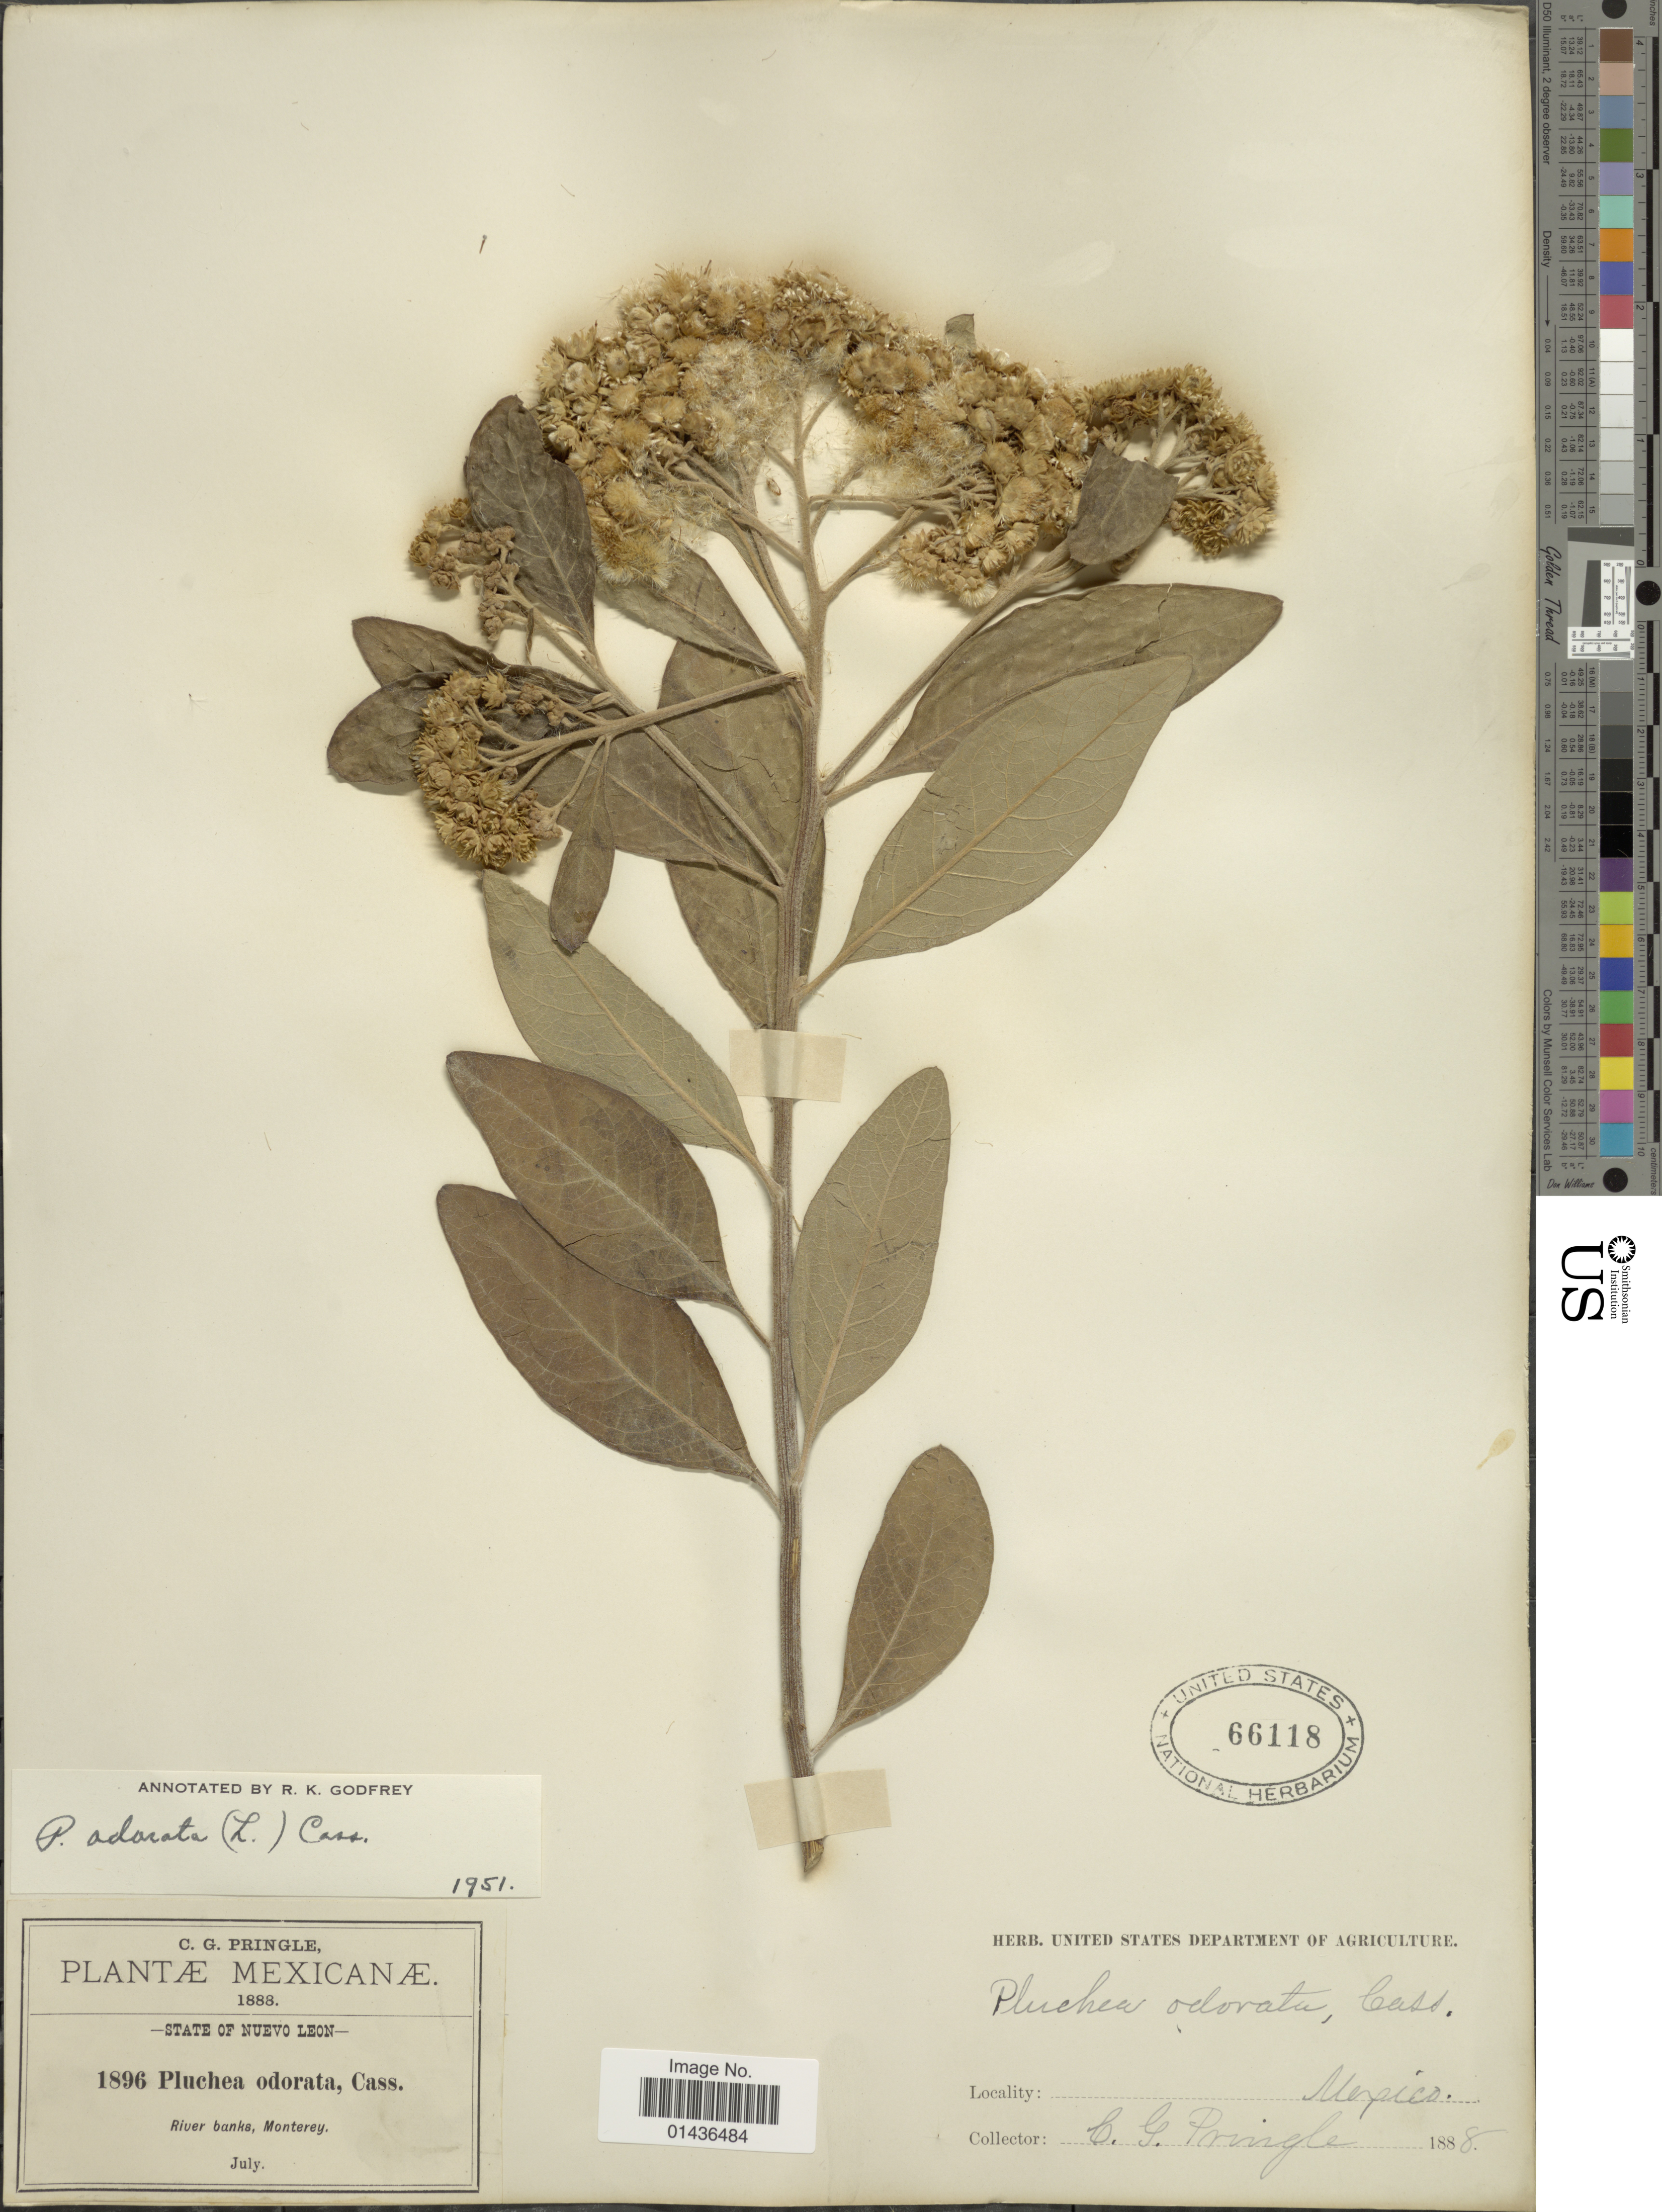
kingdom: Plantae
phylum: Tracheophyta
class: Magnoliopsida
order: Asterales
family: Asteraceae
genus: Pluchea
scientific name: Pluchea carolinensis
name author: (Jacq.) D. Don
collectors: C. G. Pringle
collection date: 1888-07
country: Mexico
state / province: Nuevo León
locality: Monterey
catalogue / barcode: US 66118